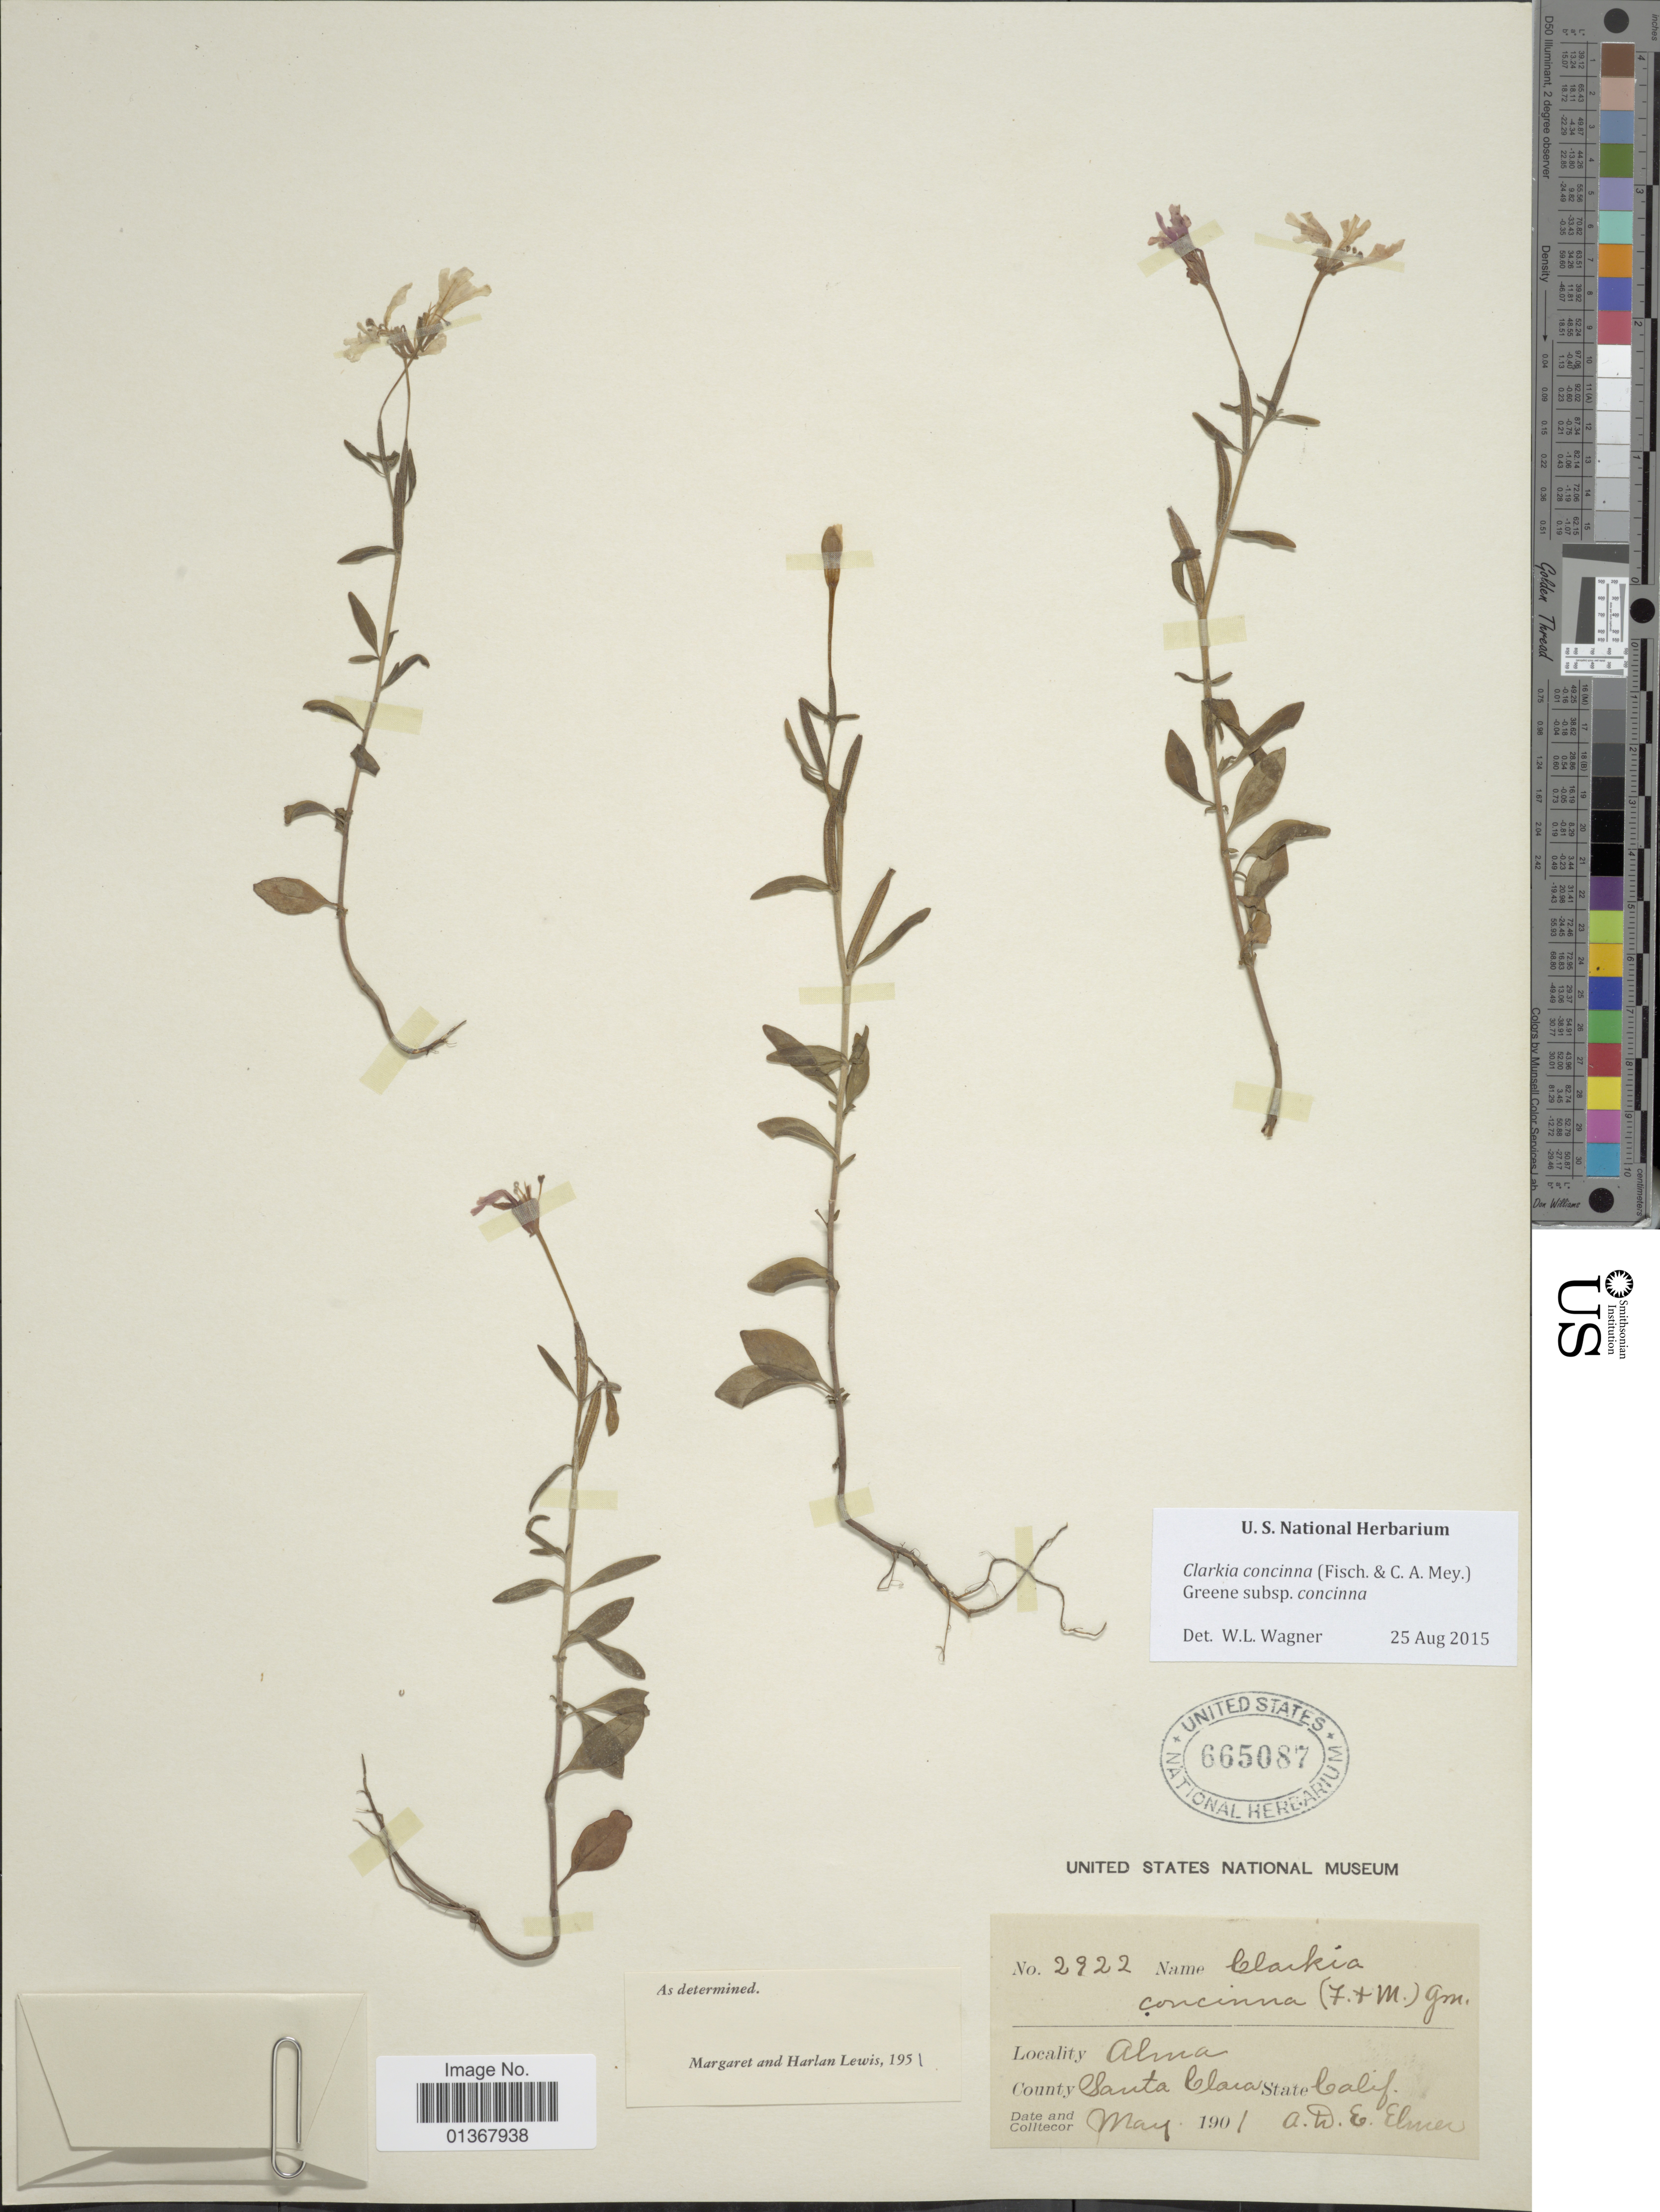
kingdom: Plantae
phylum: Tracheophyta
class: Magnoliopsida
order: Myrtales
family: Onagraceae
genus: Clarkia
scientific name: Clarkia concinna subsp. concinna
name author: (Fisch. & C.A. Mey.) Greene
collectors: A. D. E. Elmer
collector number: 2922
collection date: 1901-05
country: United States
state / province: California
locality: Alma, Santa Clara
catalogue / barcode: US 665087